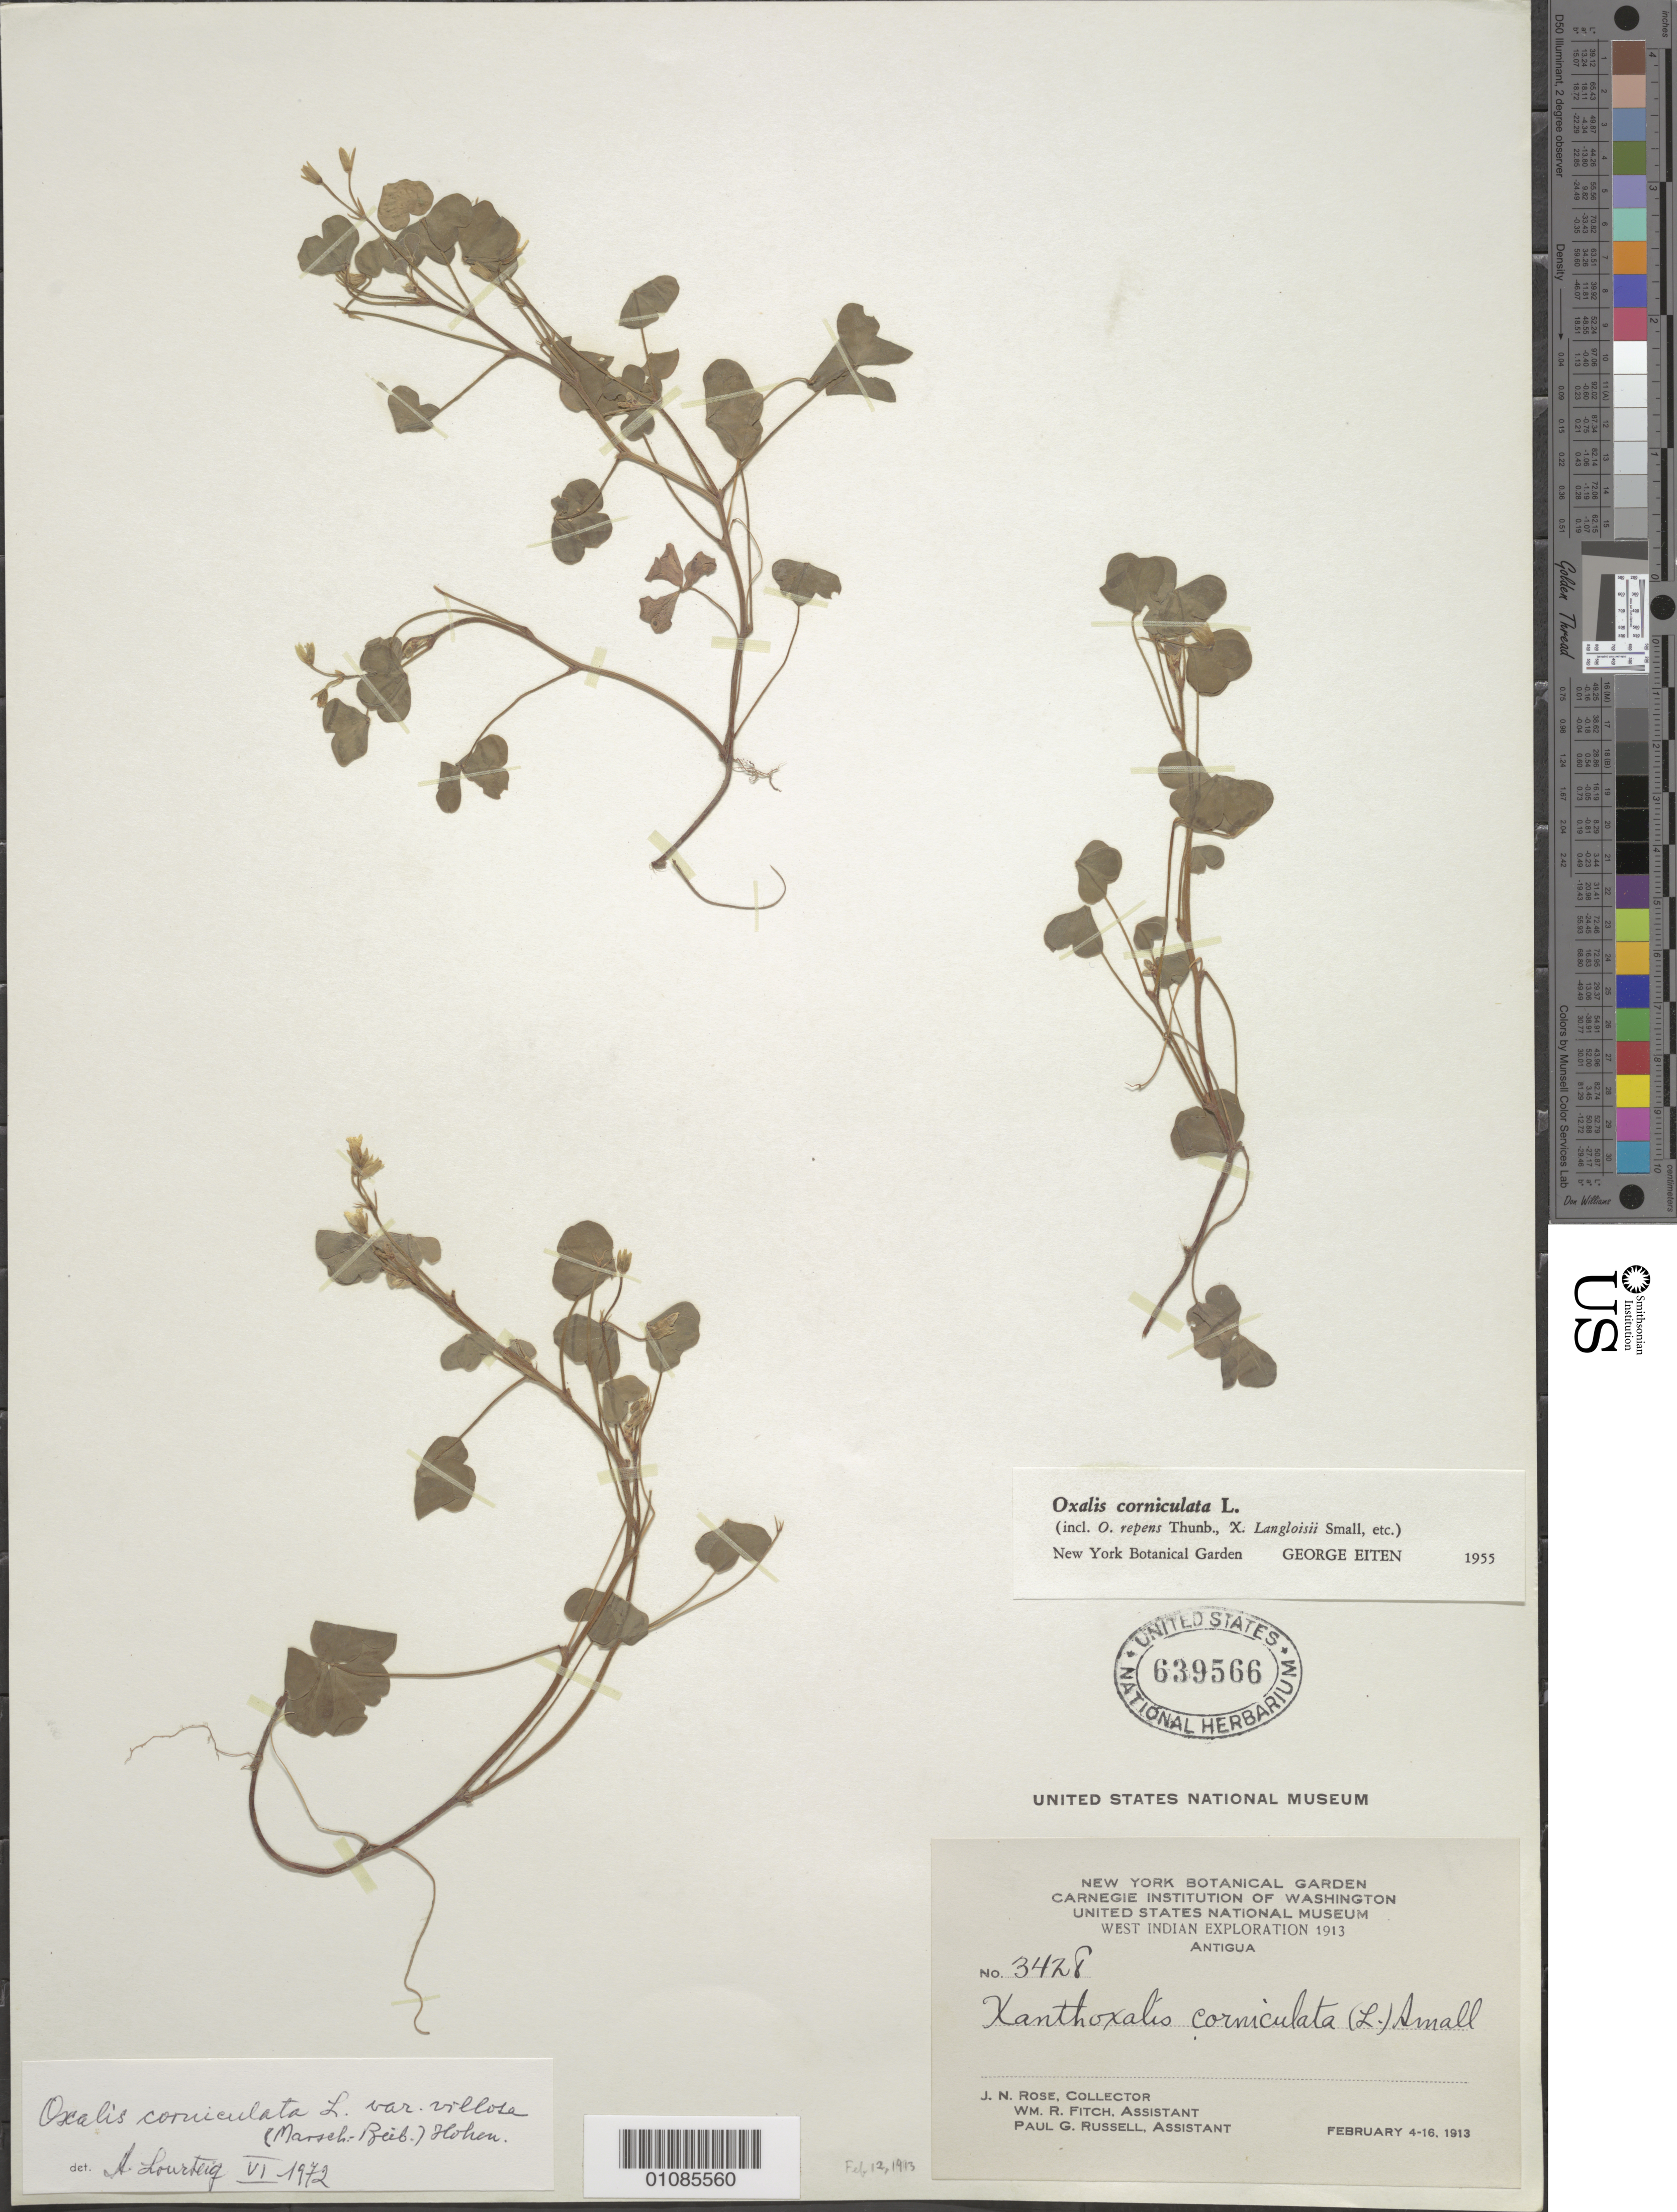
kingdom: Plantae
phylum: Tracheophyta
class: Magnoliopsida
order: Oxalidales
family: Oxalidaceae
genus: Oxalis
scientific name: Oxalis corniculata var. villosa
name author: (M. Bieb.) Hohen.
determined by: Lourteig, A.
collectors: J. N. Rose, W. R. Fitch & P. G. Russell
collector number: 3428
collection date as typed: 04 Feb 1913 to 16 Feb 1913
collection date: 1913-02-04/1913-02-16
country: Antigua and Barbuda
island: Antigua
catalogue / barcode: US 639566